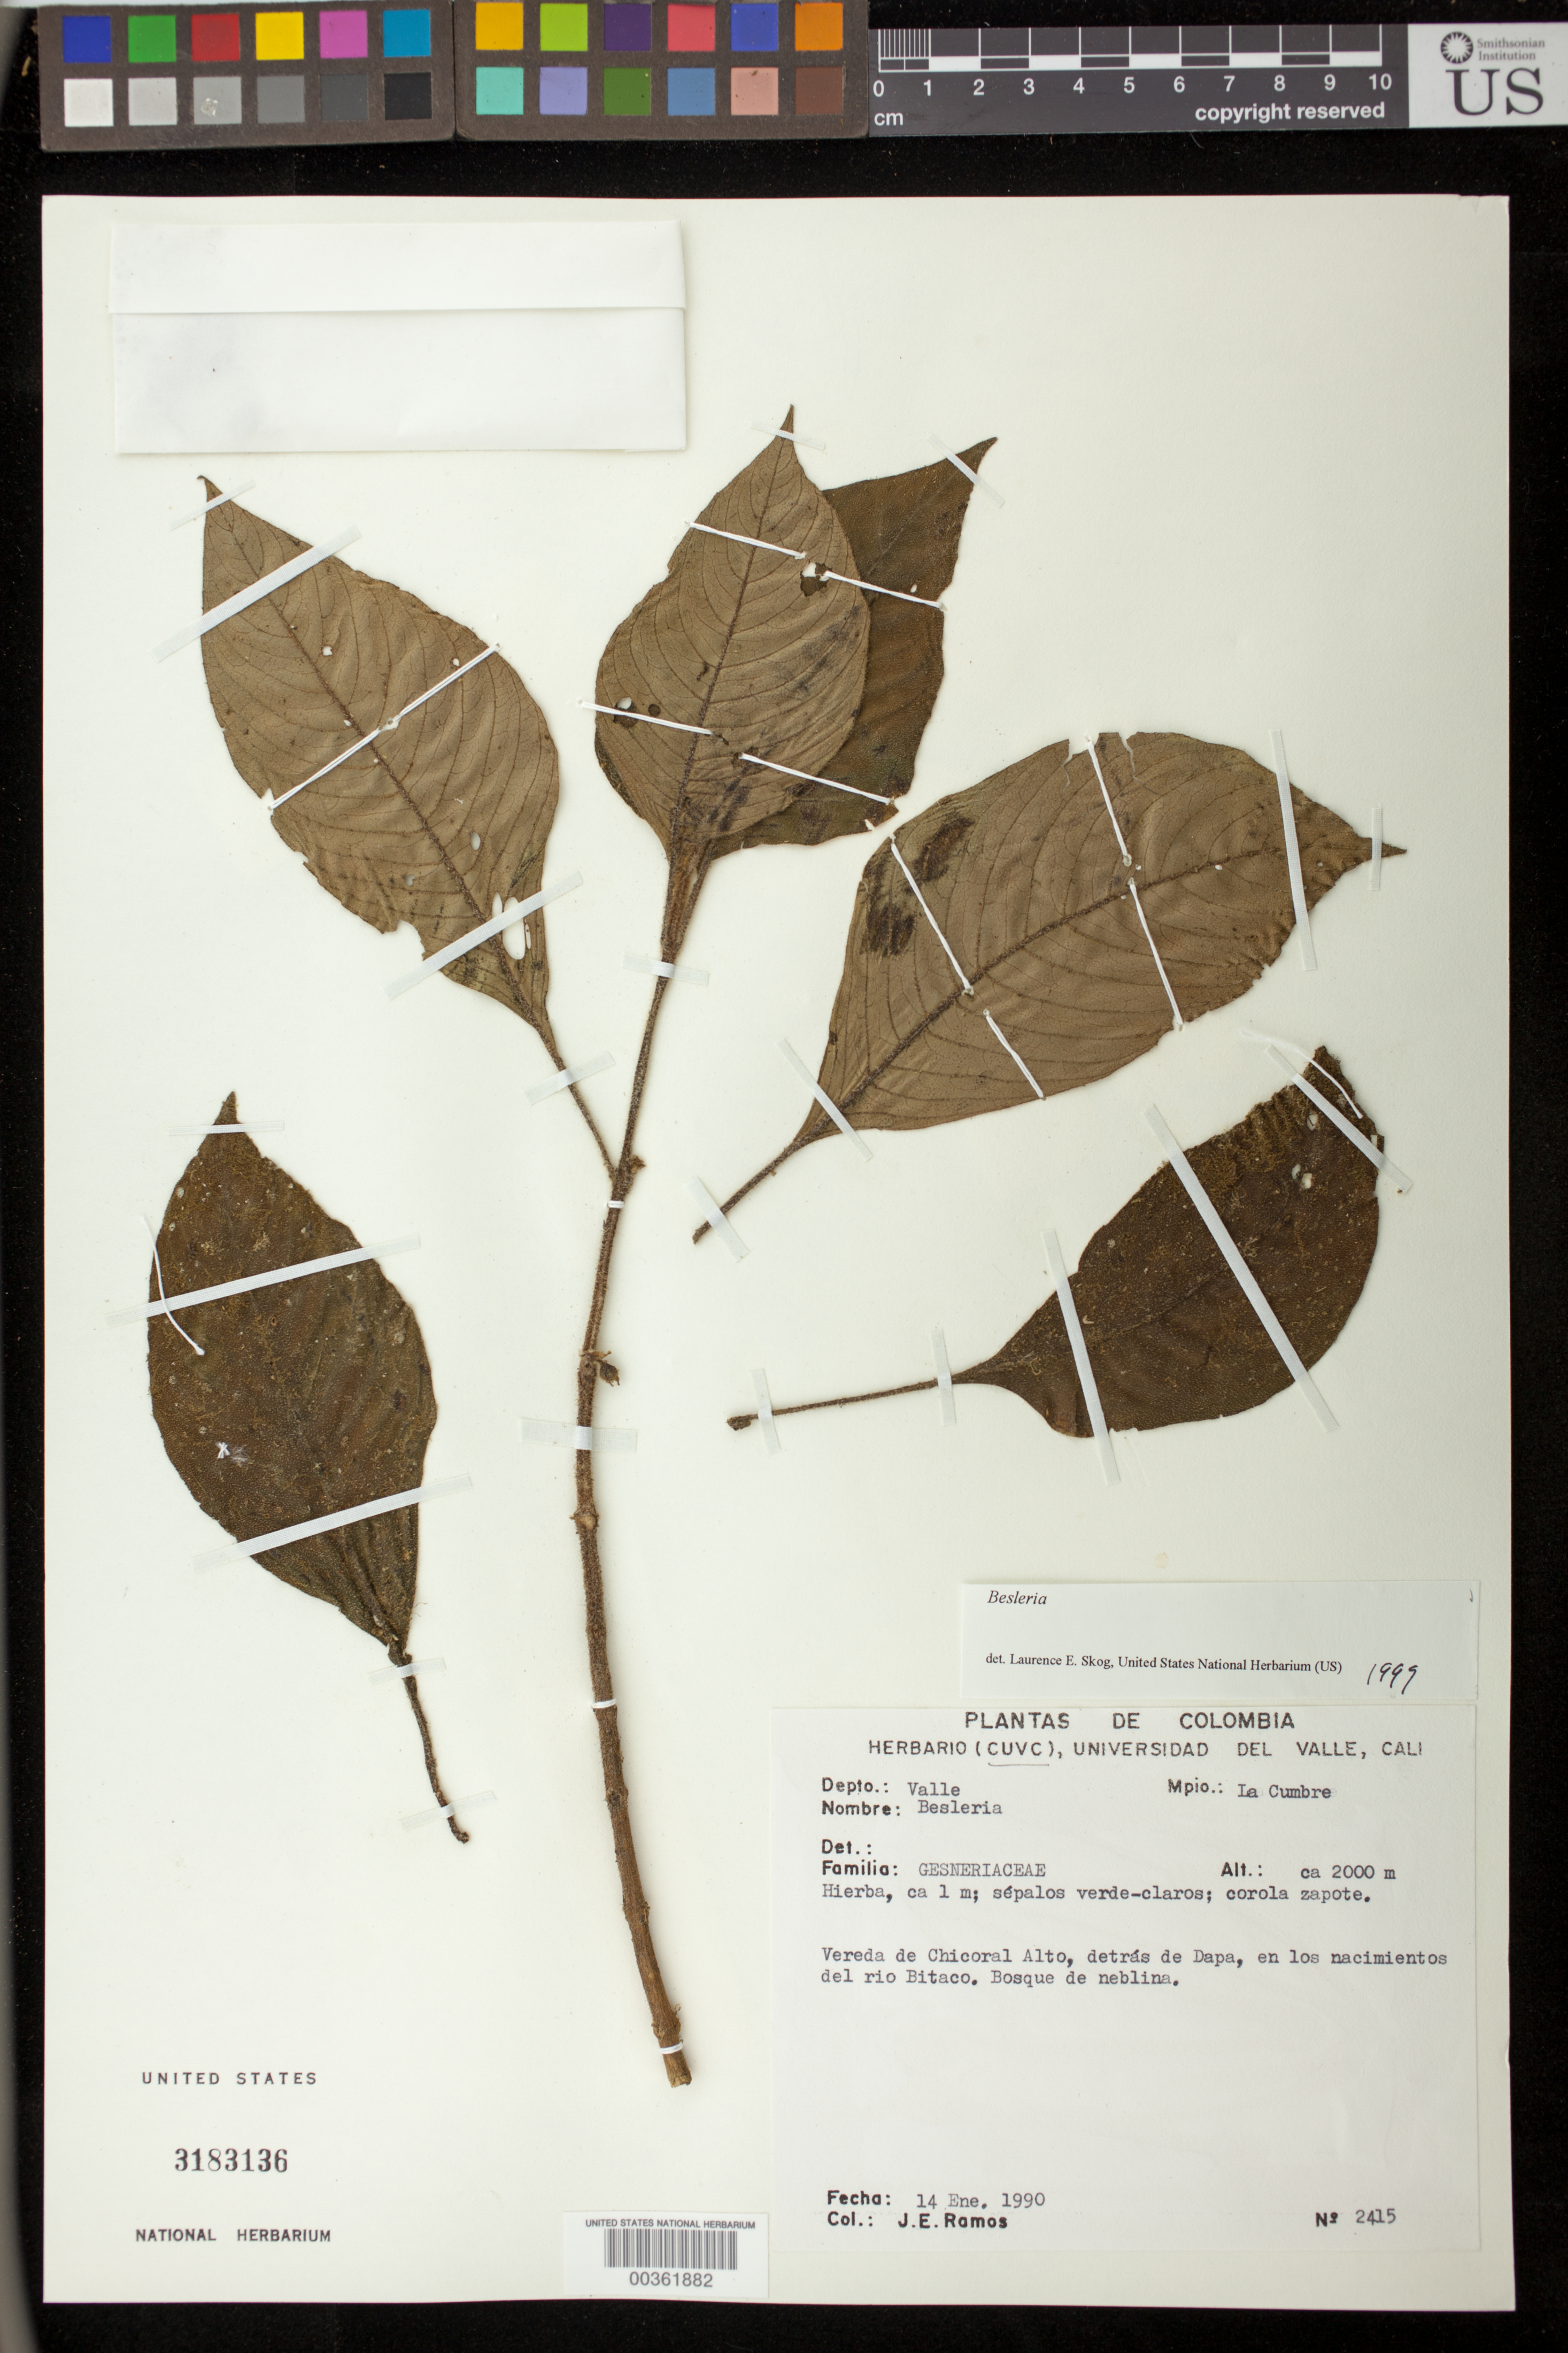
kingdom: Plantae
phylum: Tracheophyta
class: Magnoliopsida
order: Lamiales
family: Gesneriaceae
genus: Besleria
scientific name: Besleria sp.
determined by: Skog, Laurence E.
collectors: J. E. Ramos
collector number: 2415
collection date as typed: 14 Jan 1990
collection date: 1990-01-14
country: Colombia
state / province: Valle del Cauca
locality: Mpio. La Cumbre, vereda de Chicoral Alto, detrás de Dapa, en los nacimientos del río Bitaco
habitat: Bosque de neblina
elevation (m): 2000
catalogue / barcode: US 3183136